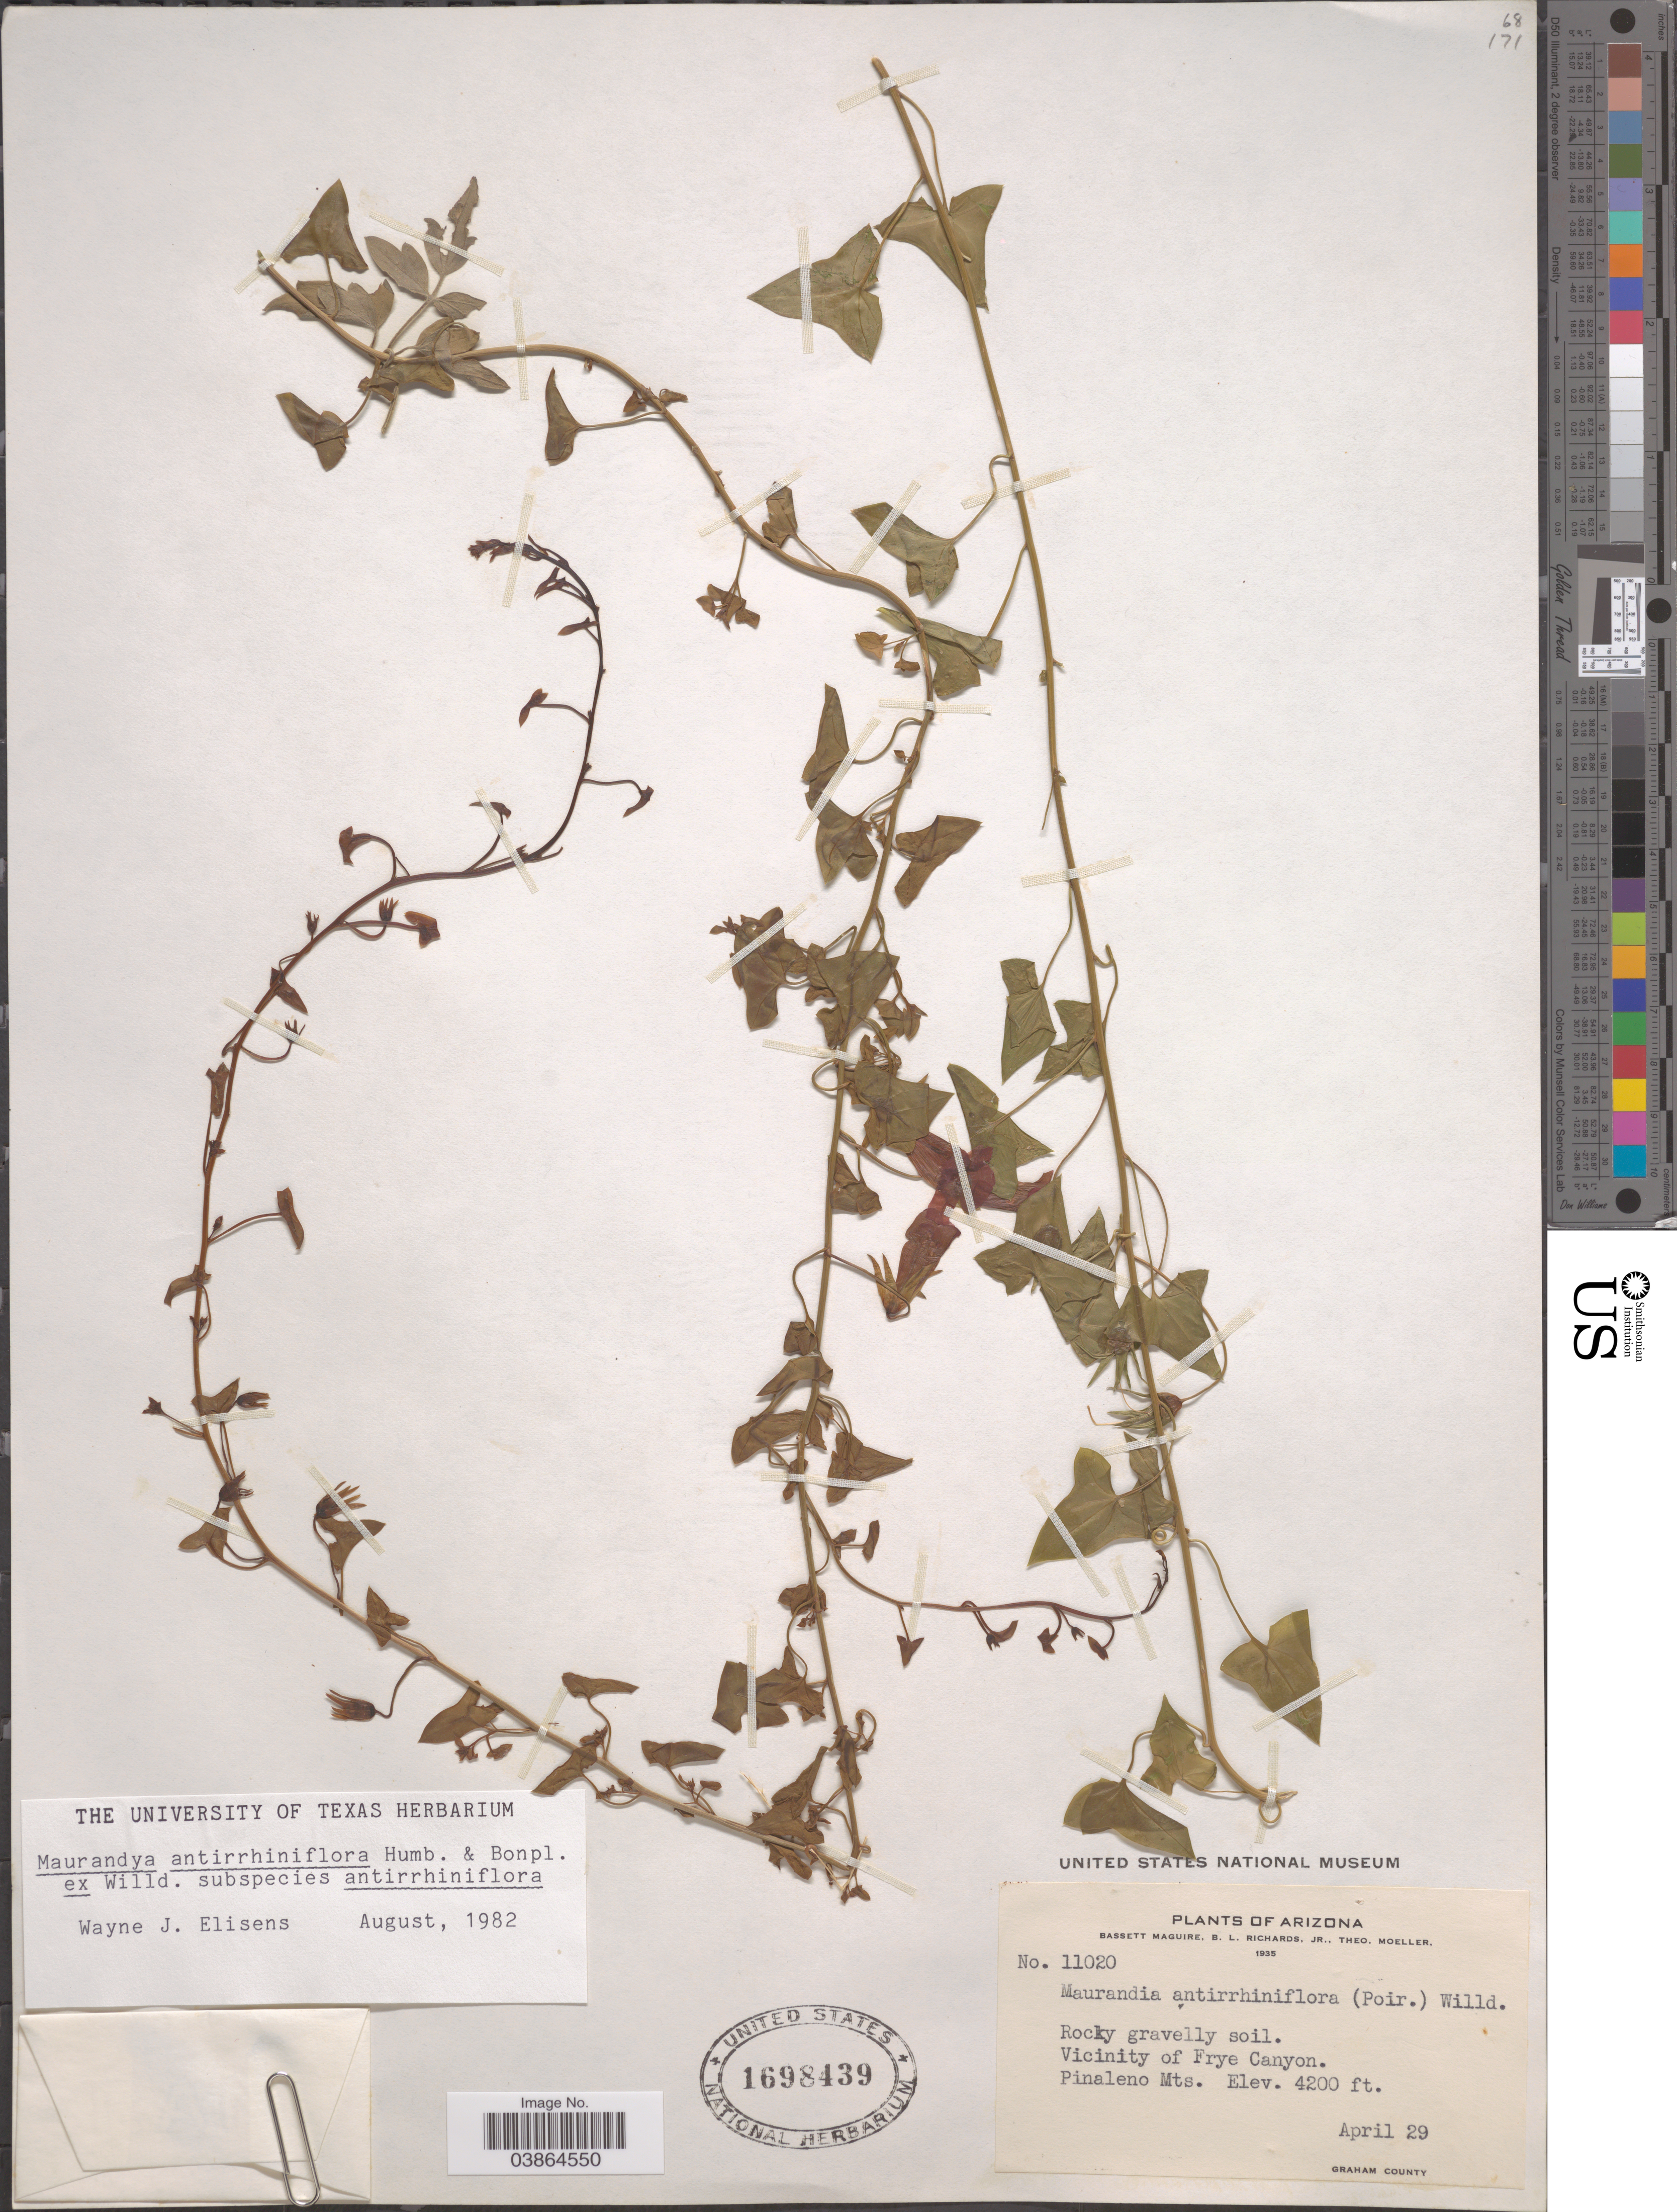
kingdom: Plantae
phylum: Tracheophyta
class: Magnoliopsida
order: Lamiales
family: Plantaginaceae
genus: Maurandya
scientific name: Maurandya antirrhiniflora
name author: Humb. & Bonpl. ex Willd.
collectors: B. Maguire, B. Richards & T. Moeller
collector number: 11020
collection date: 1935-04-29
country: United States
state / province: Arizona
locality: Vicinity of Frye Canyon. Pinaleno Mts.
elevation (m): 1280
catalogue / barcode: US 1698439